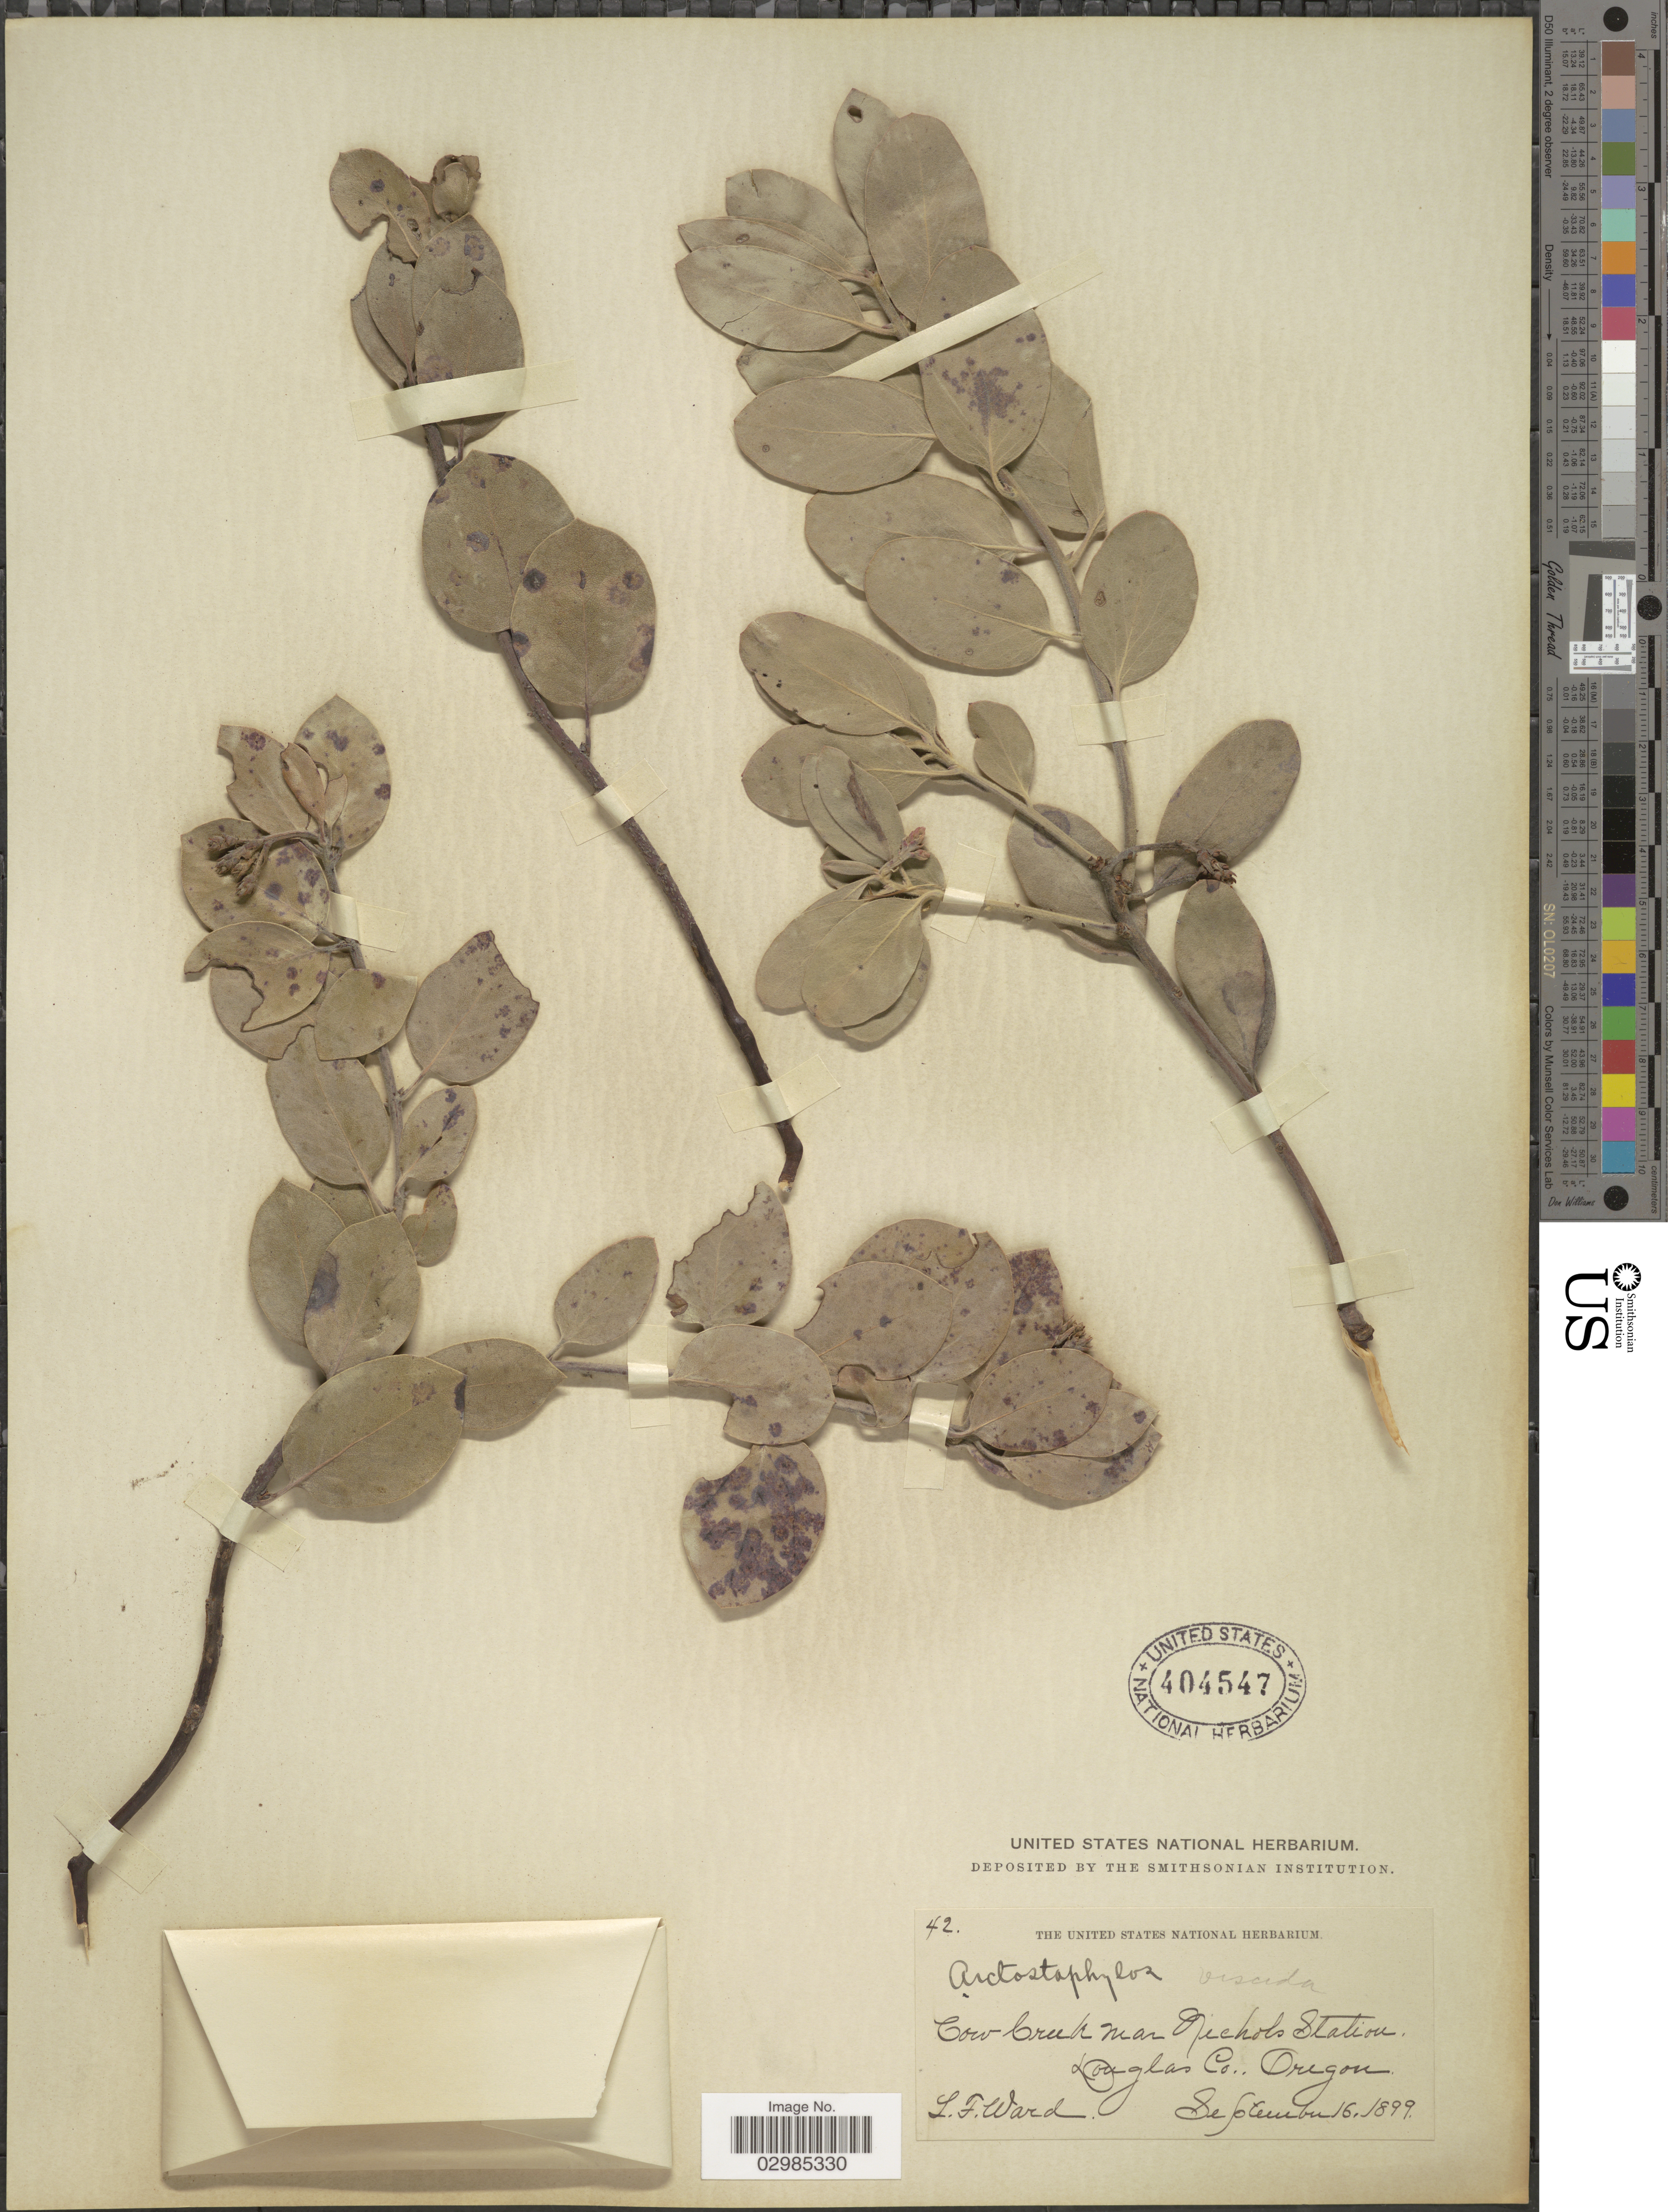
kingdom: Plantae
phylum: Tracheophyta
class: Magnoliopsida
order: Ericales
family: Ericaceae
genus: Arctostaphylos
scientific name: Arctostaphylos cratericola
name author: (Donn. Sm.) Donn. Sm.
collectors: L. Ward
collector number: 42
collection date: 1899-09-16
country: United States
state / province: Oregon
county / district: Douglas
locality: Cow Creek near Nichols Station. Douglas Co.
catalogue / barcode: US 404547